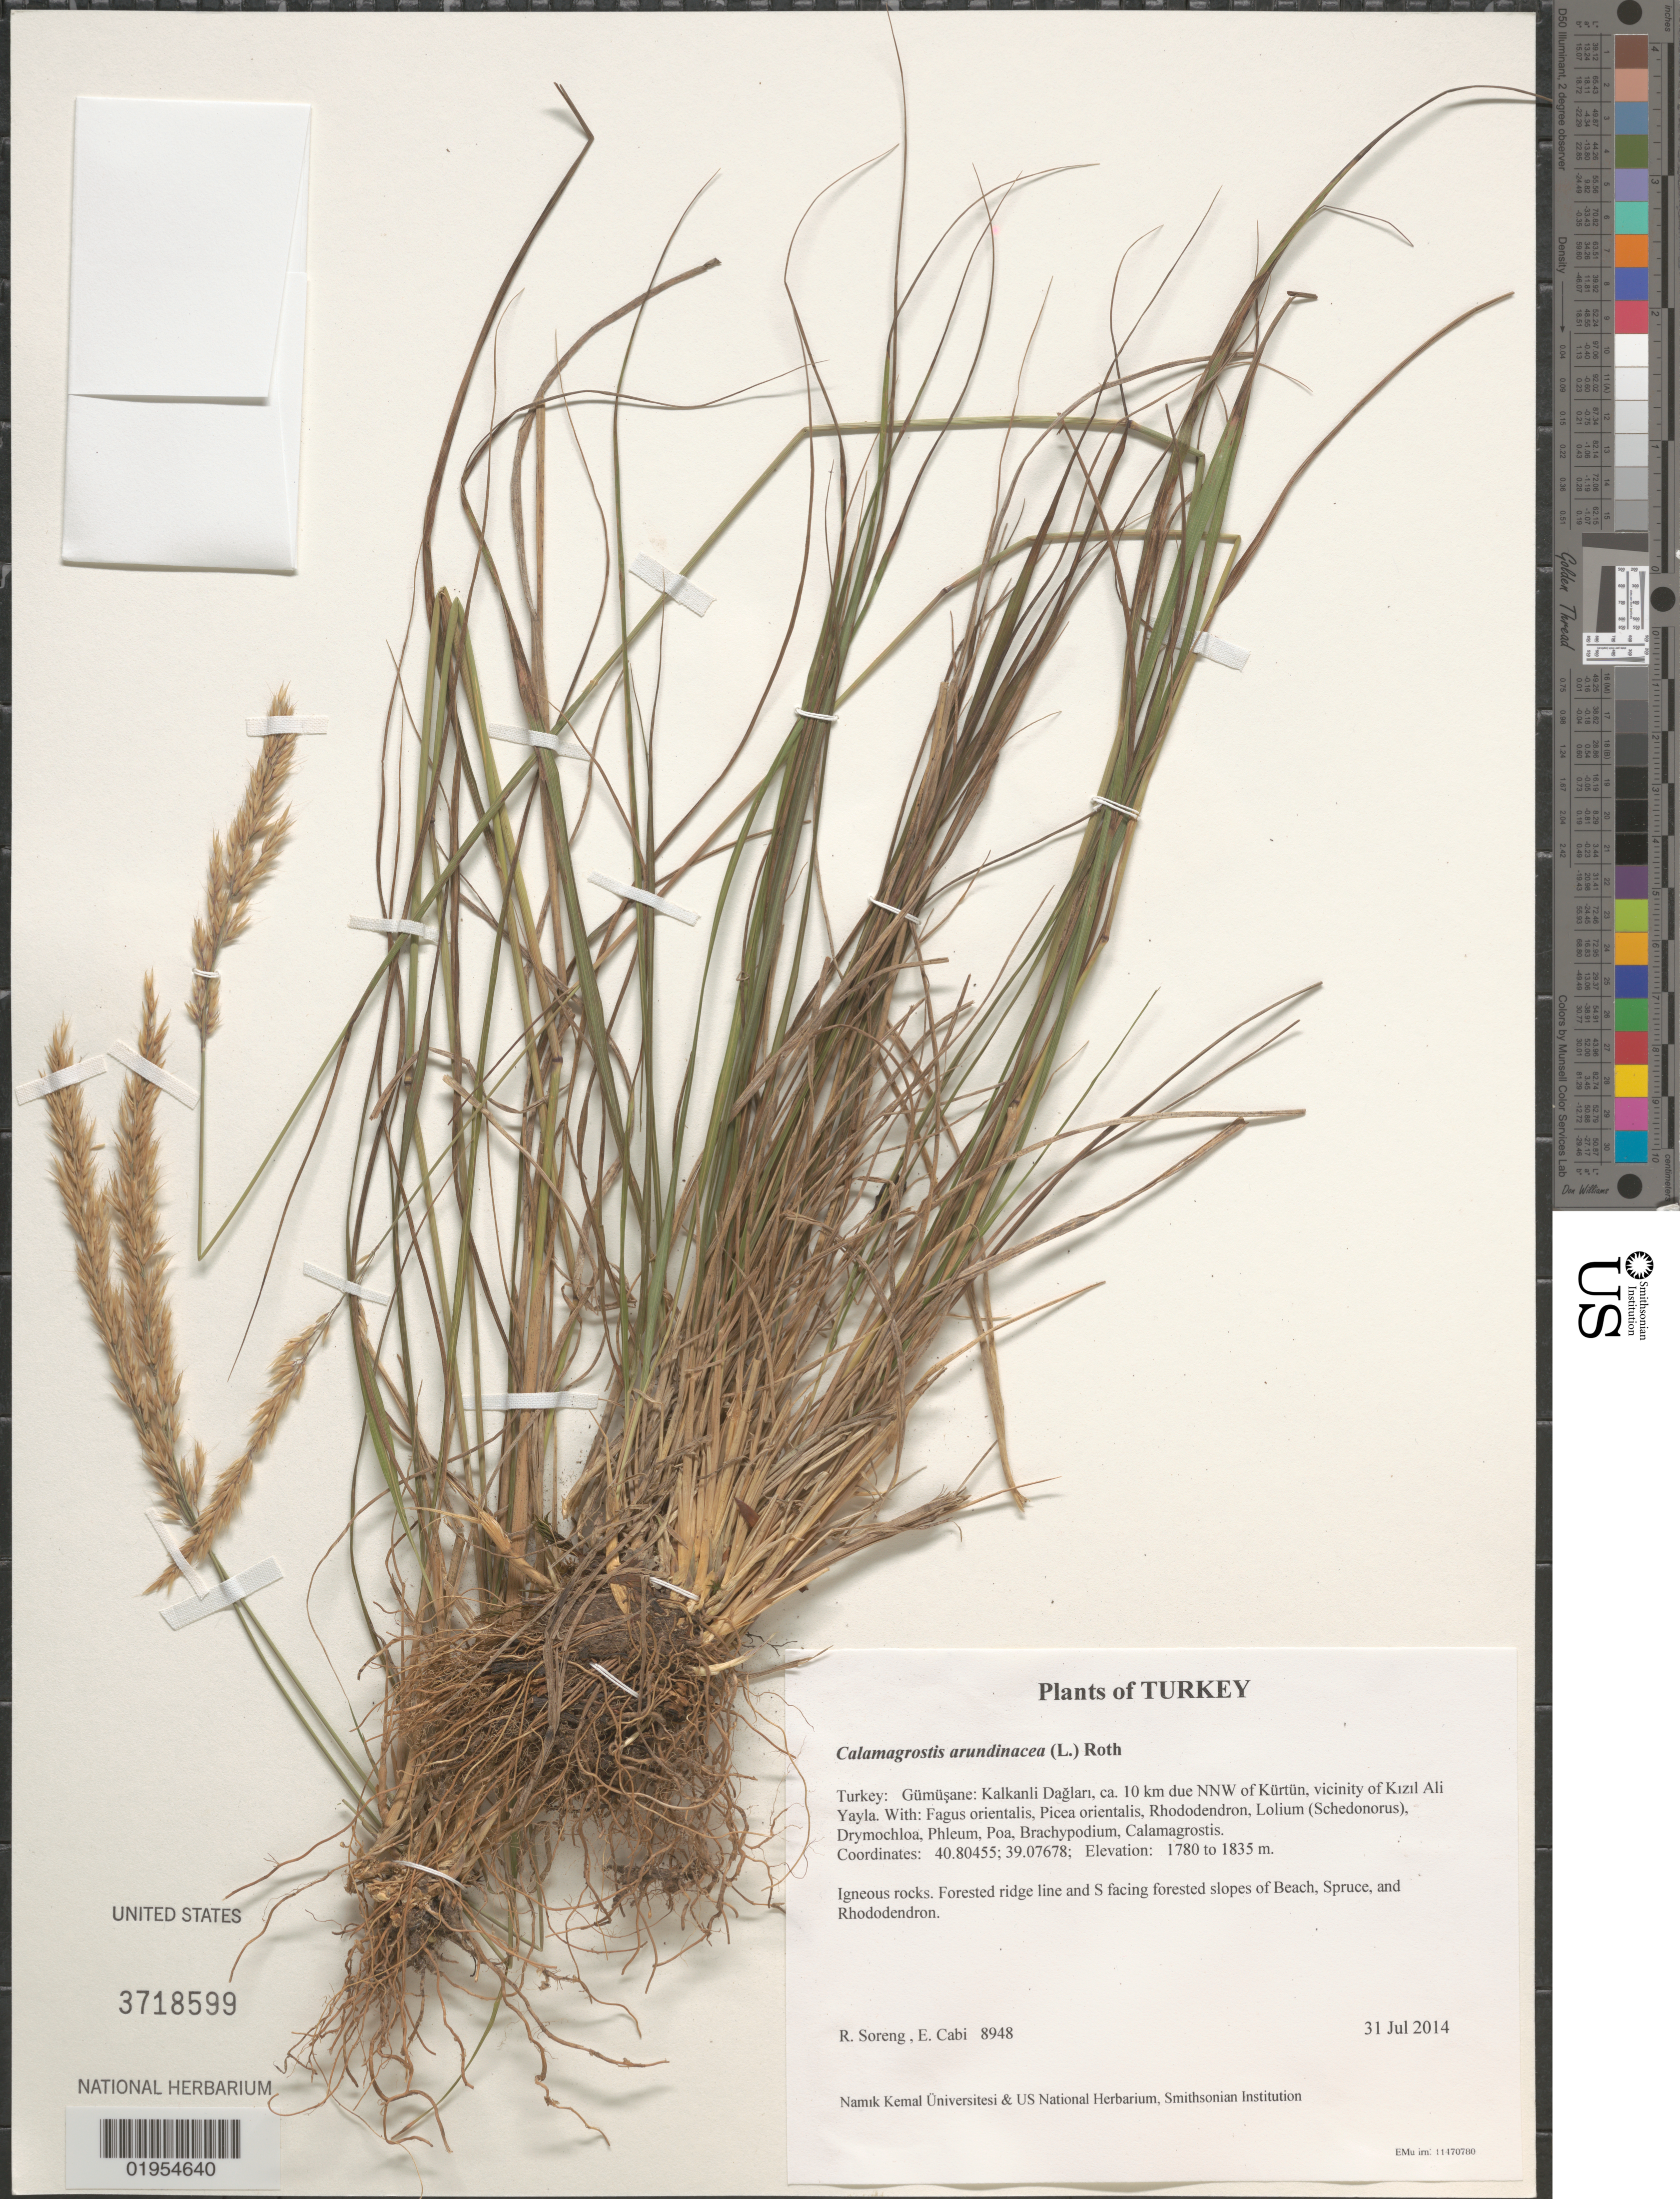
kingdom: Plantae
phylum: Tracheophyta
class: Liliopsida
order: Poales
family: Poaceae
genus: Calamagrostis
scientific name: Calamagrostis arundinacea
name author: (L.) Roth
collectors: R. J. Soreng & E. Cabi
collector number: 8948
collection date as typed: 31 Jul 2014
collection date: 2014-07-31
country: Turkey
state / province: Gumushane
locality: Kalkanli Daglari, ca. 10 km due NNW of Kürtün, vicinity of Kizil Ali Yayla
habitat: Igneous rocks. Forested ridge line and S facing forested slopes of Beach, Spruce, and Rhododendron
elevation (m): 1780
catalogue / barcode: US 3718599